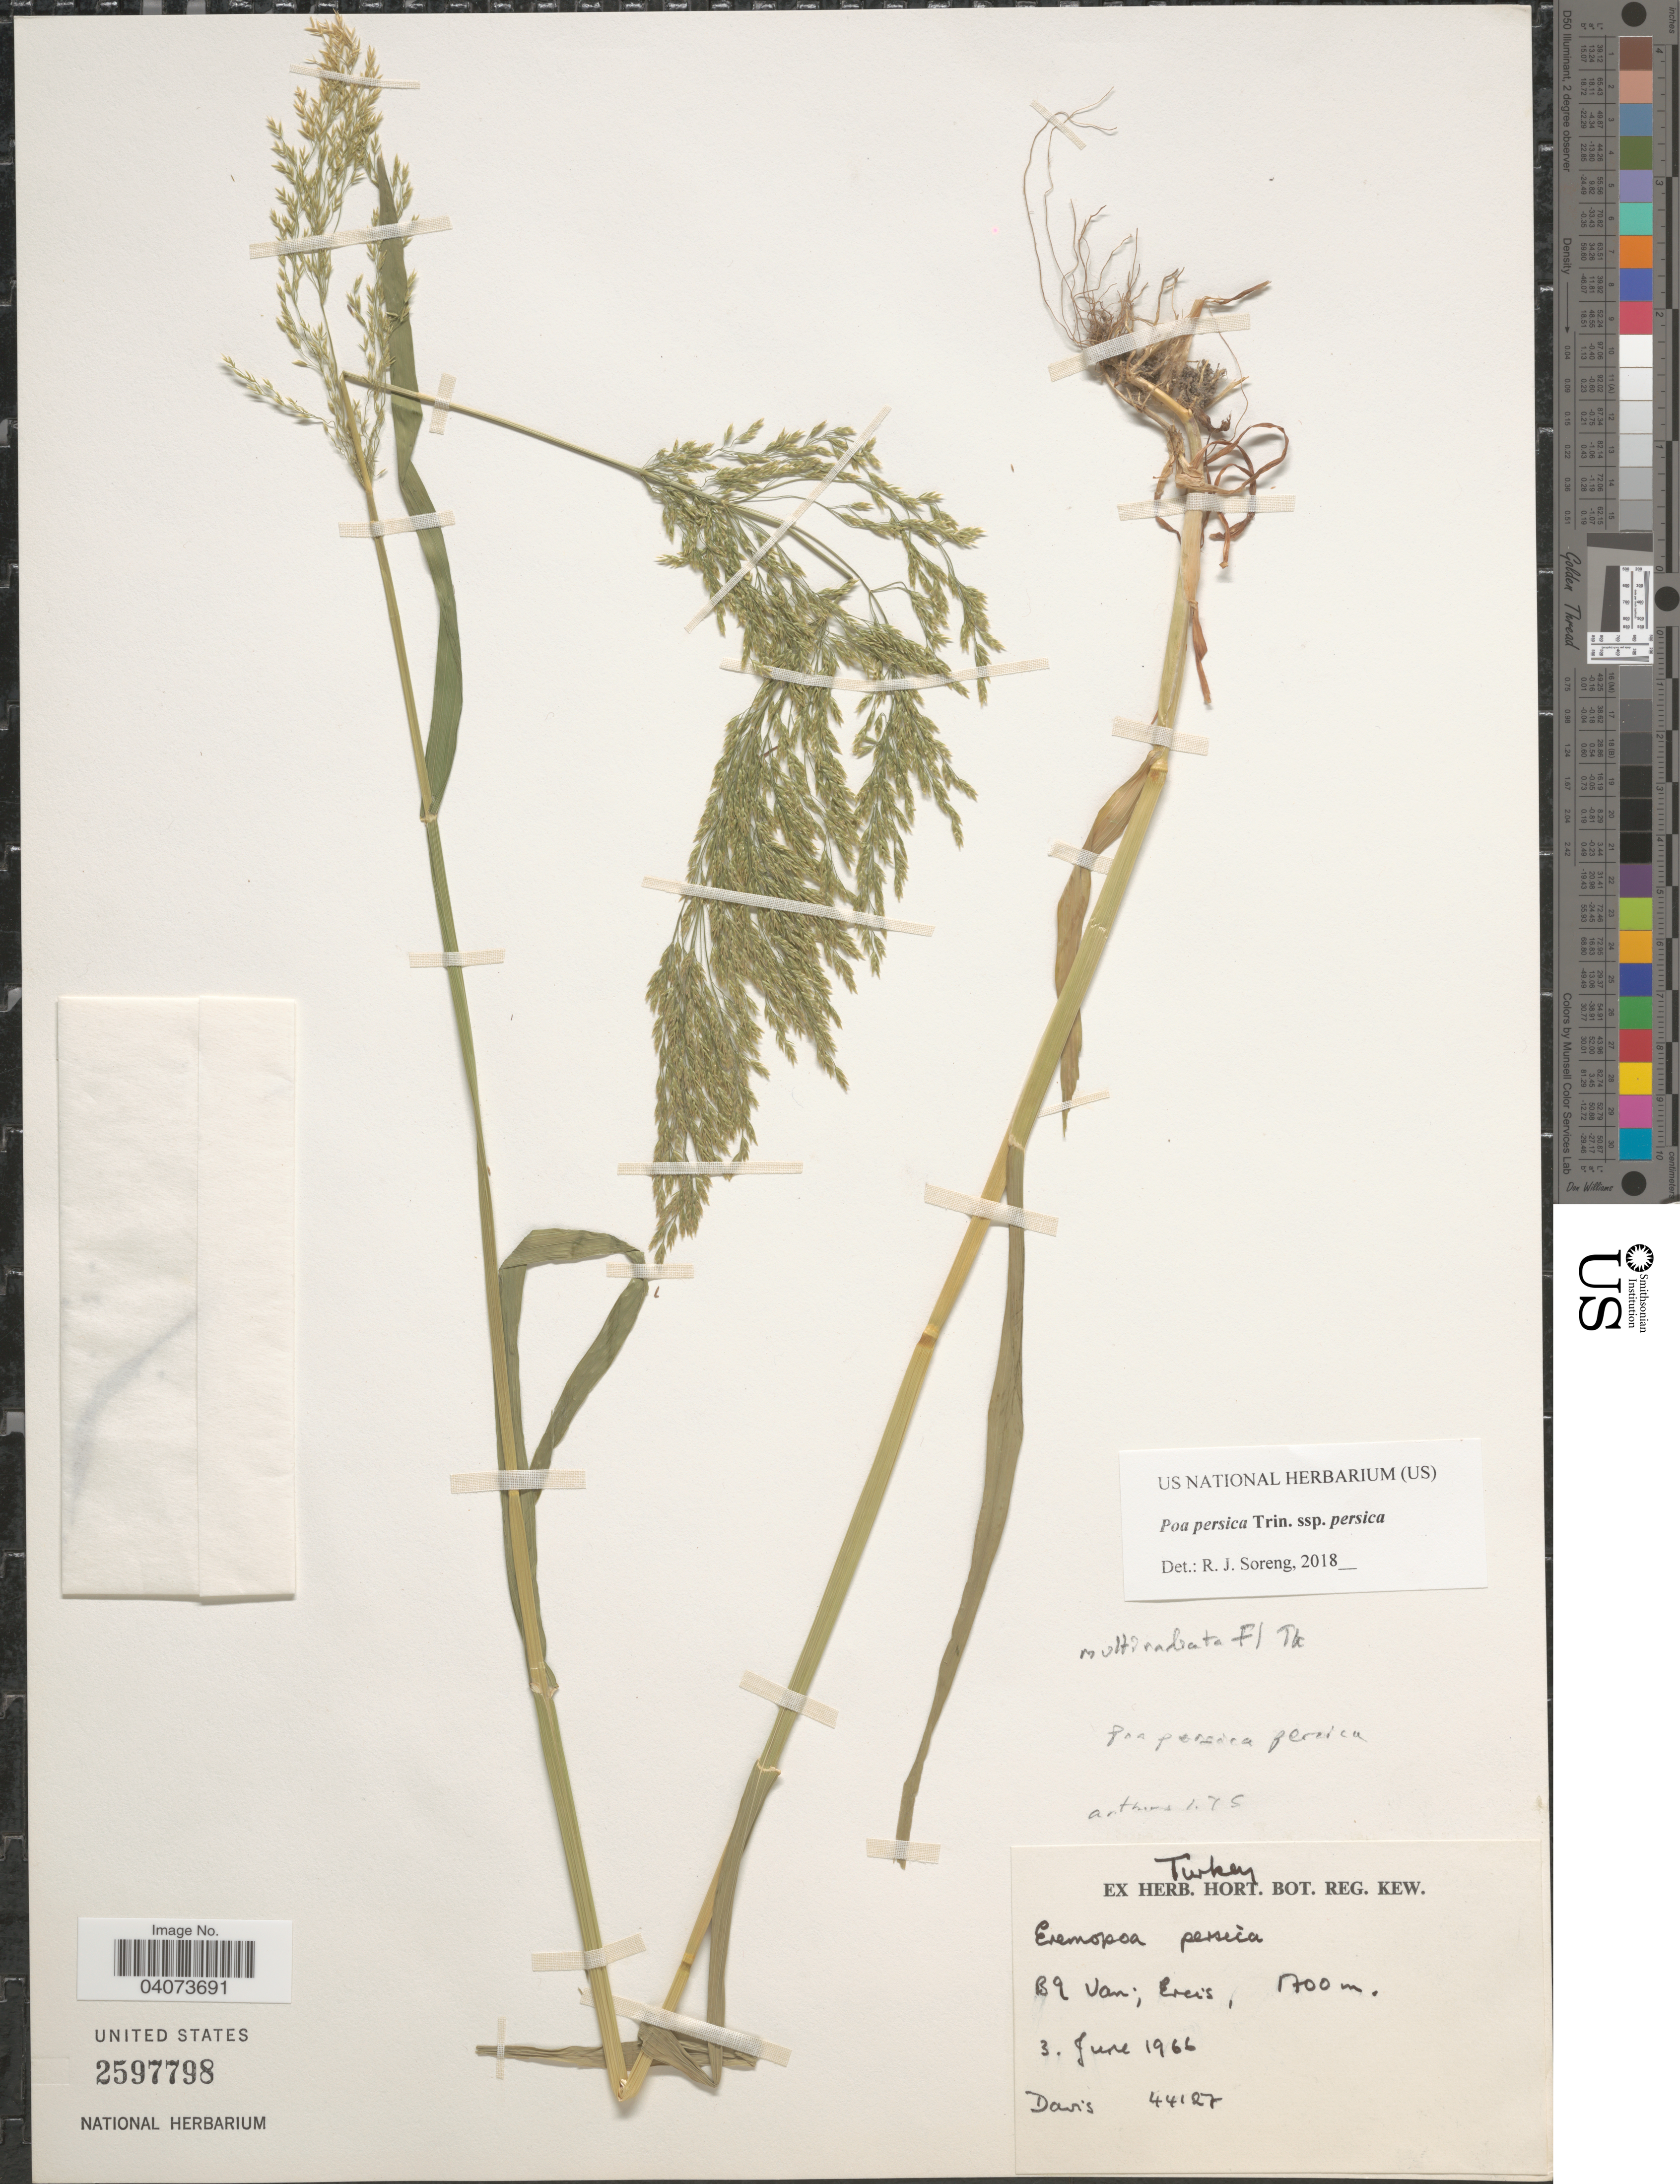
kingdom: Plantae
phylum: Tracheophyta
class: Liliopsida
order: Poales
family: Poaceae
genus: Poa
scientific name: Poa persica subsp. persica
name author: Trin.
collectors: P. Davis & Cetik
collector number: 44127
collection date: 1966-06-03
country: Turkey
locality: B9 Van: Ereis.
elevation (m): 1700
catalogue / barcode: US 2597798